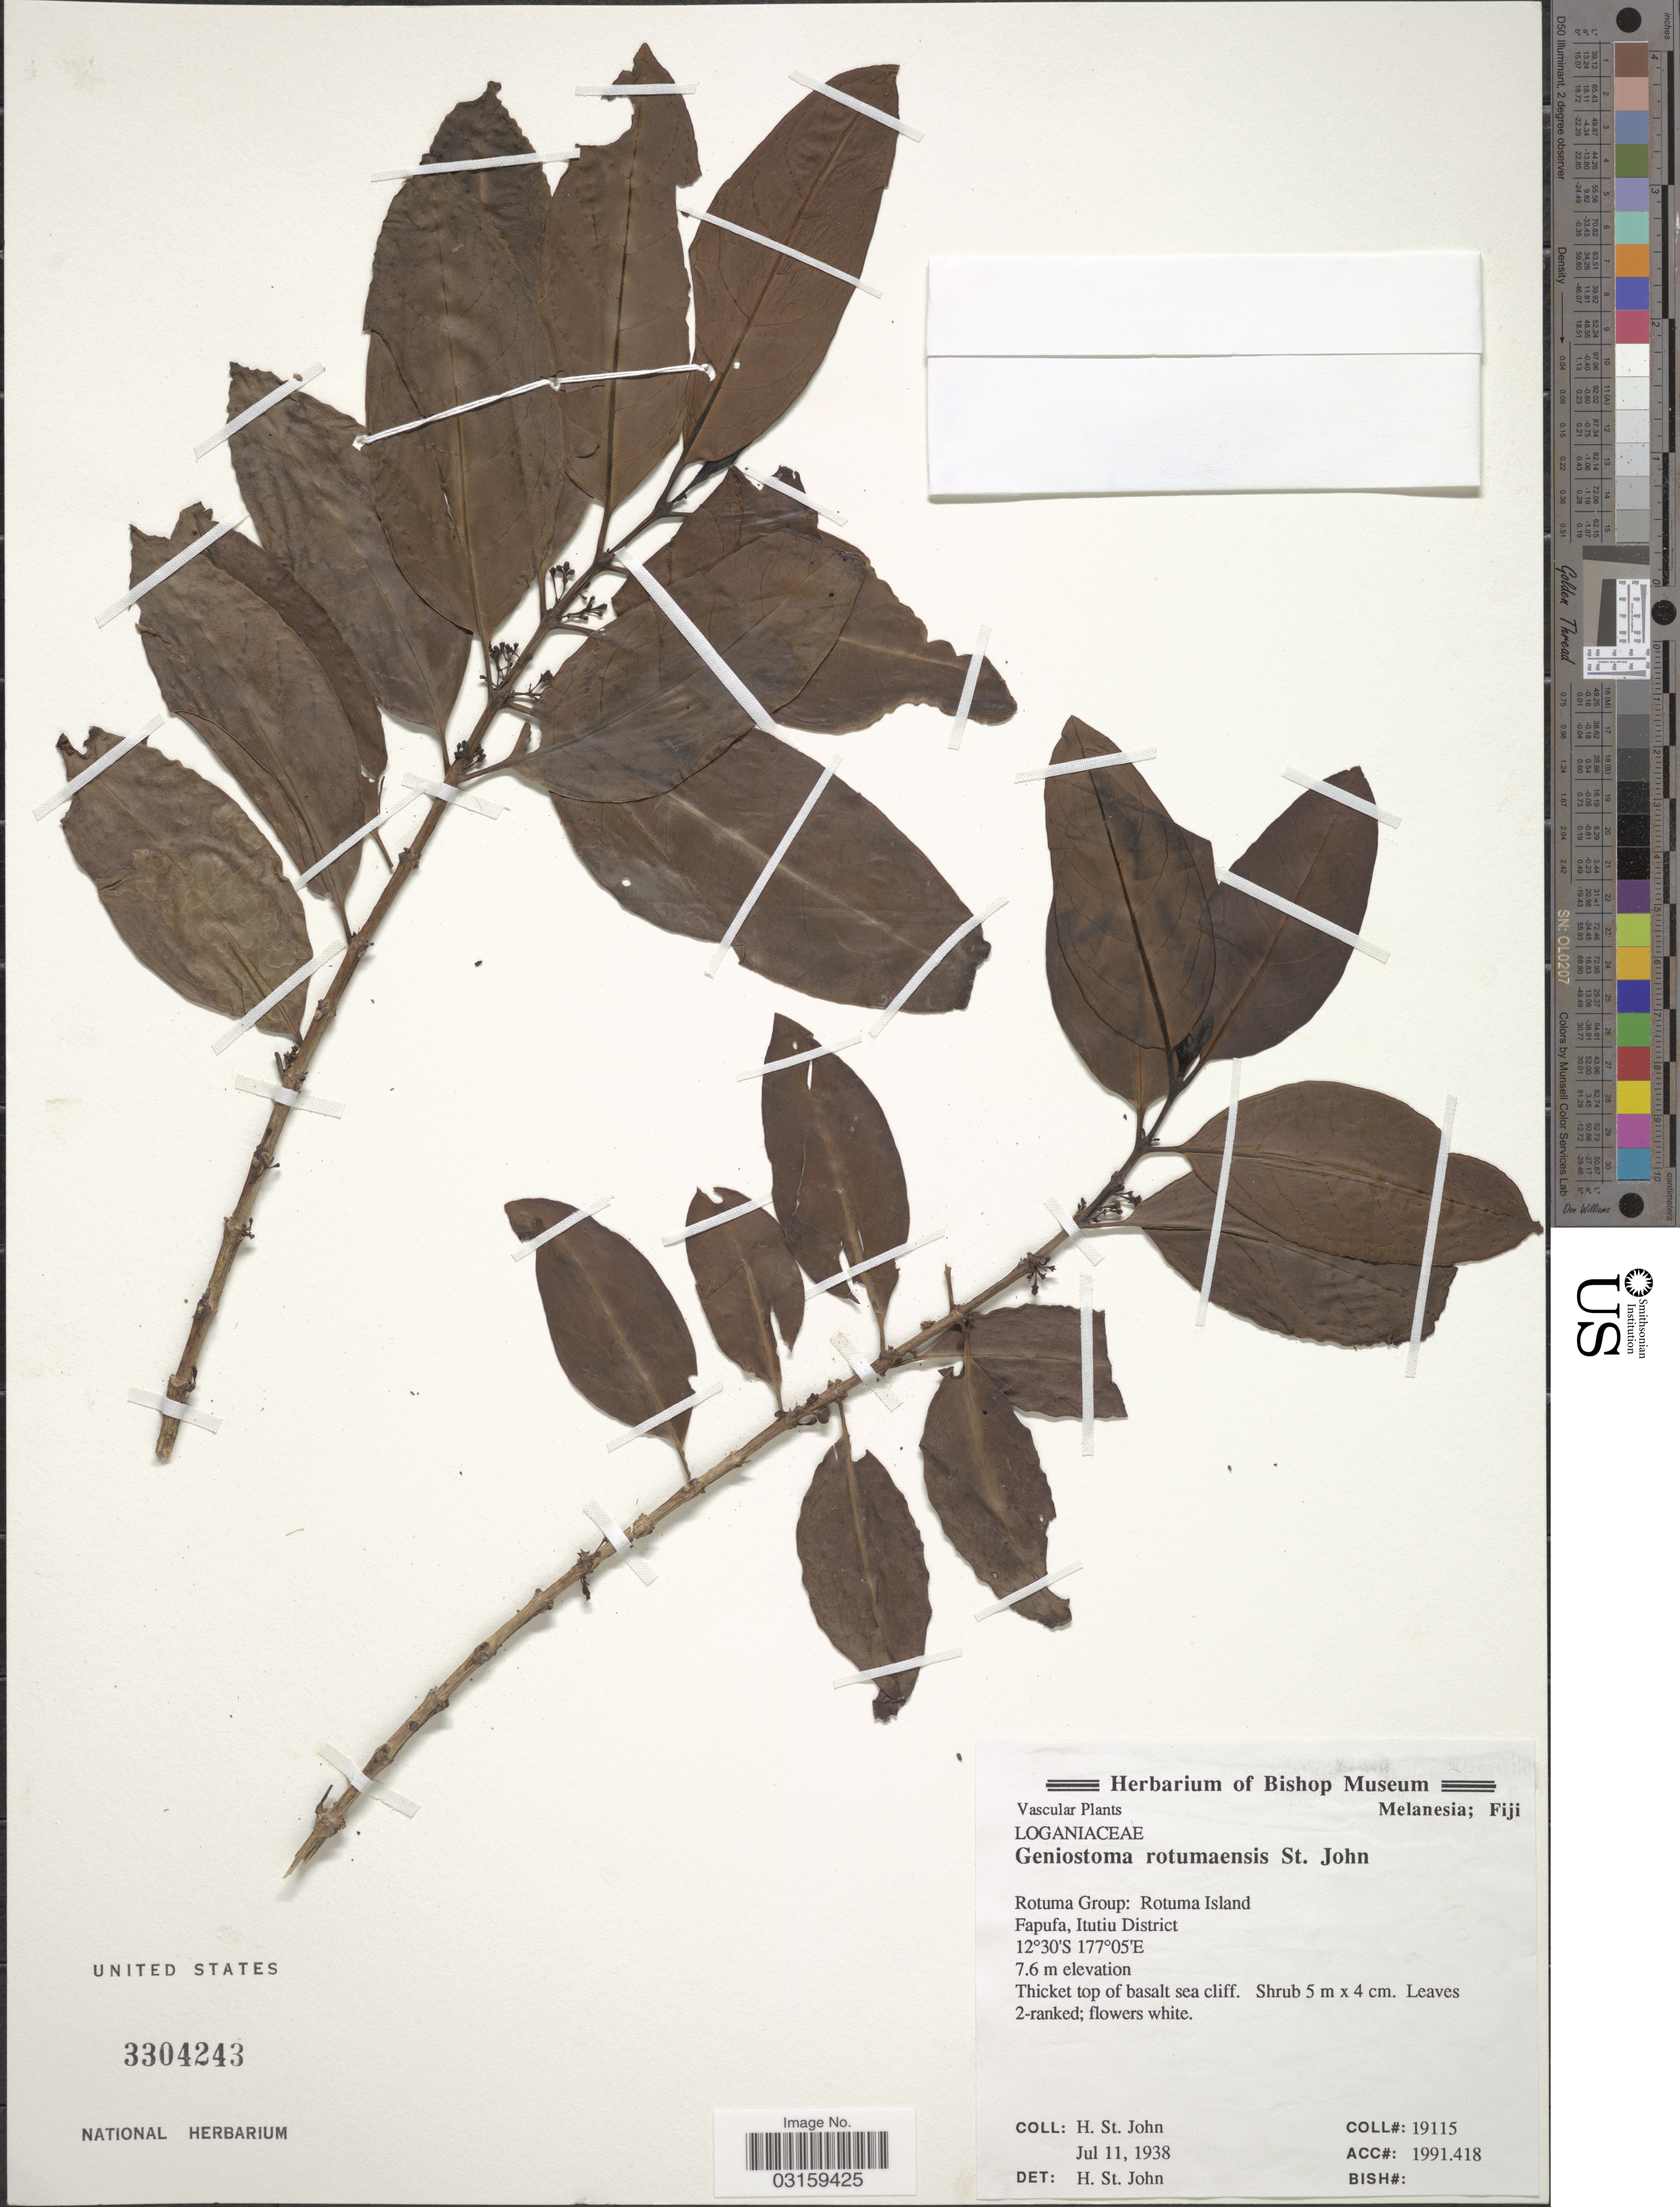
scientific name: unpublished name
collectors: H. St. John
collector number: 19115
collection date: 1938-07-11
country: Fiji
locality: Melanesia. Rotuma Group: Rotuma Island. Fapufa, Itutiu District.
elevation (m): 7.6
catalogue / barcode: US 3304243